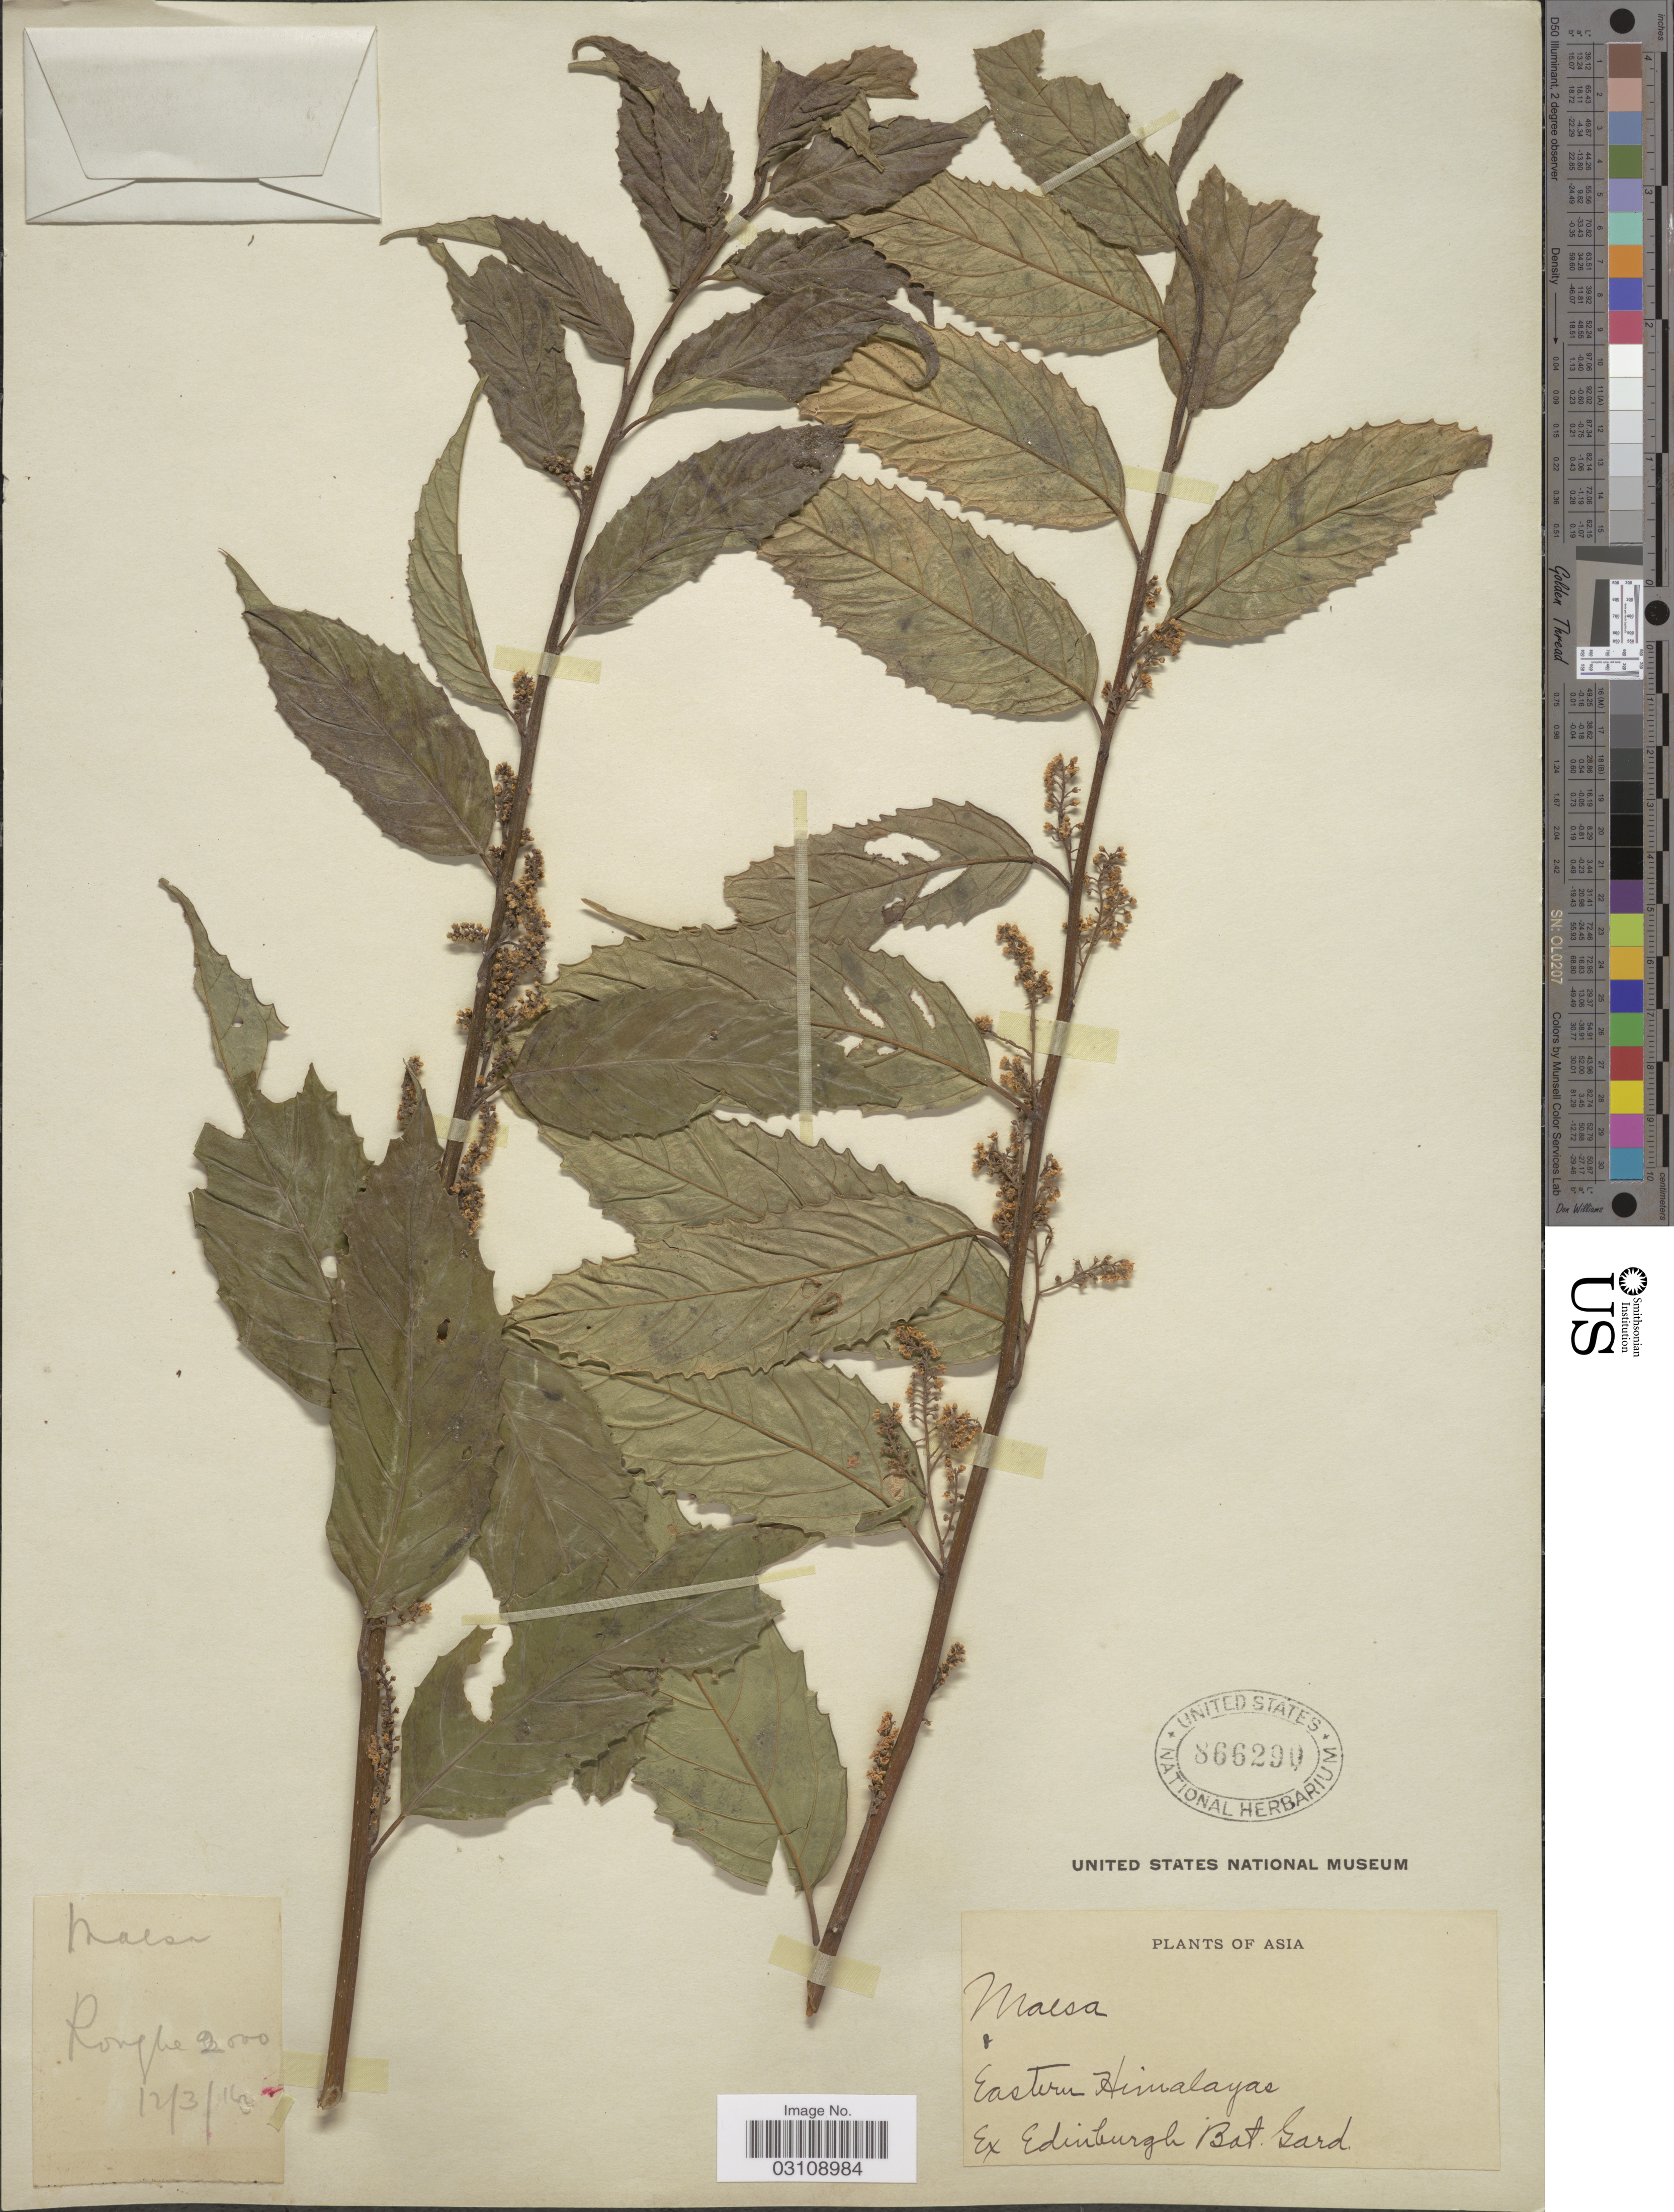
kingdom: Plantae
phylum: Tracheophyta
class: Magnoliopsida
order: Ericales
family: Primulaceae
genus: Maesa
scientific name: Maesa sp.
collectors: Ex Edinburgh Bot. Gard.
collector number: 2000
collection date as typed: Transcribed d/m/y: 12/3/16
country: India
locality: Asia, Eastern Himalayas. Ronghe.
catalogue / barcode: US 866290